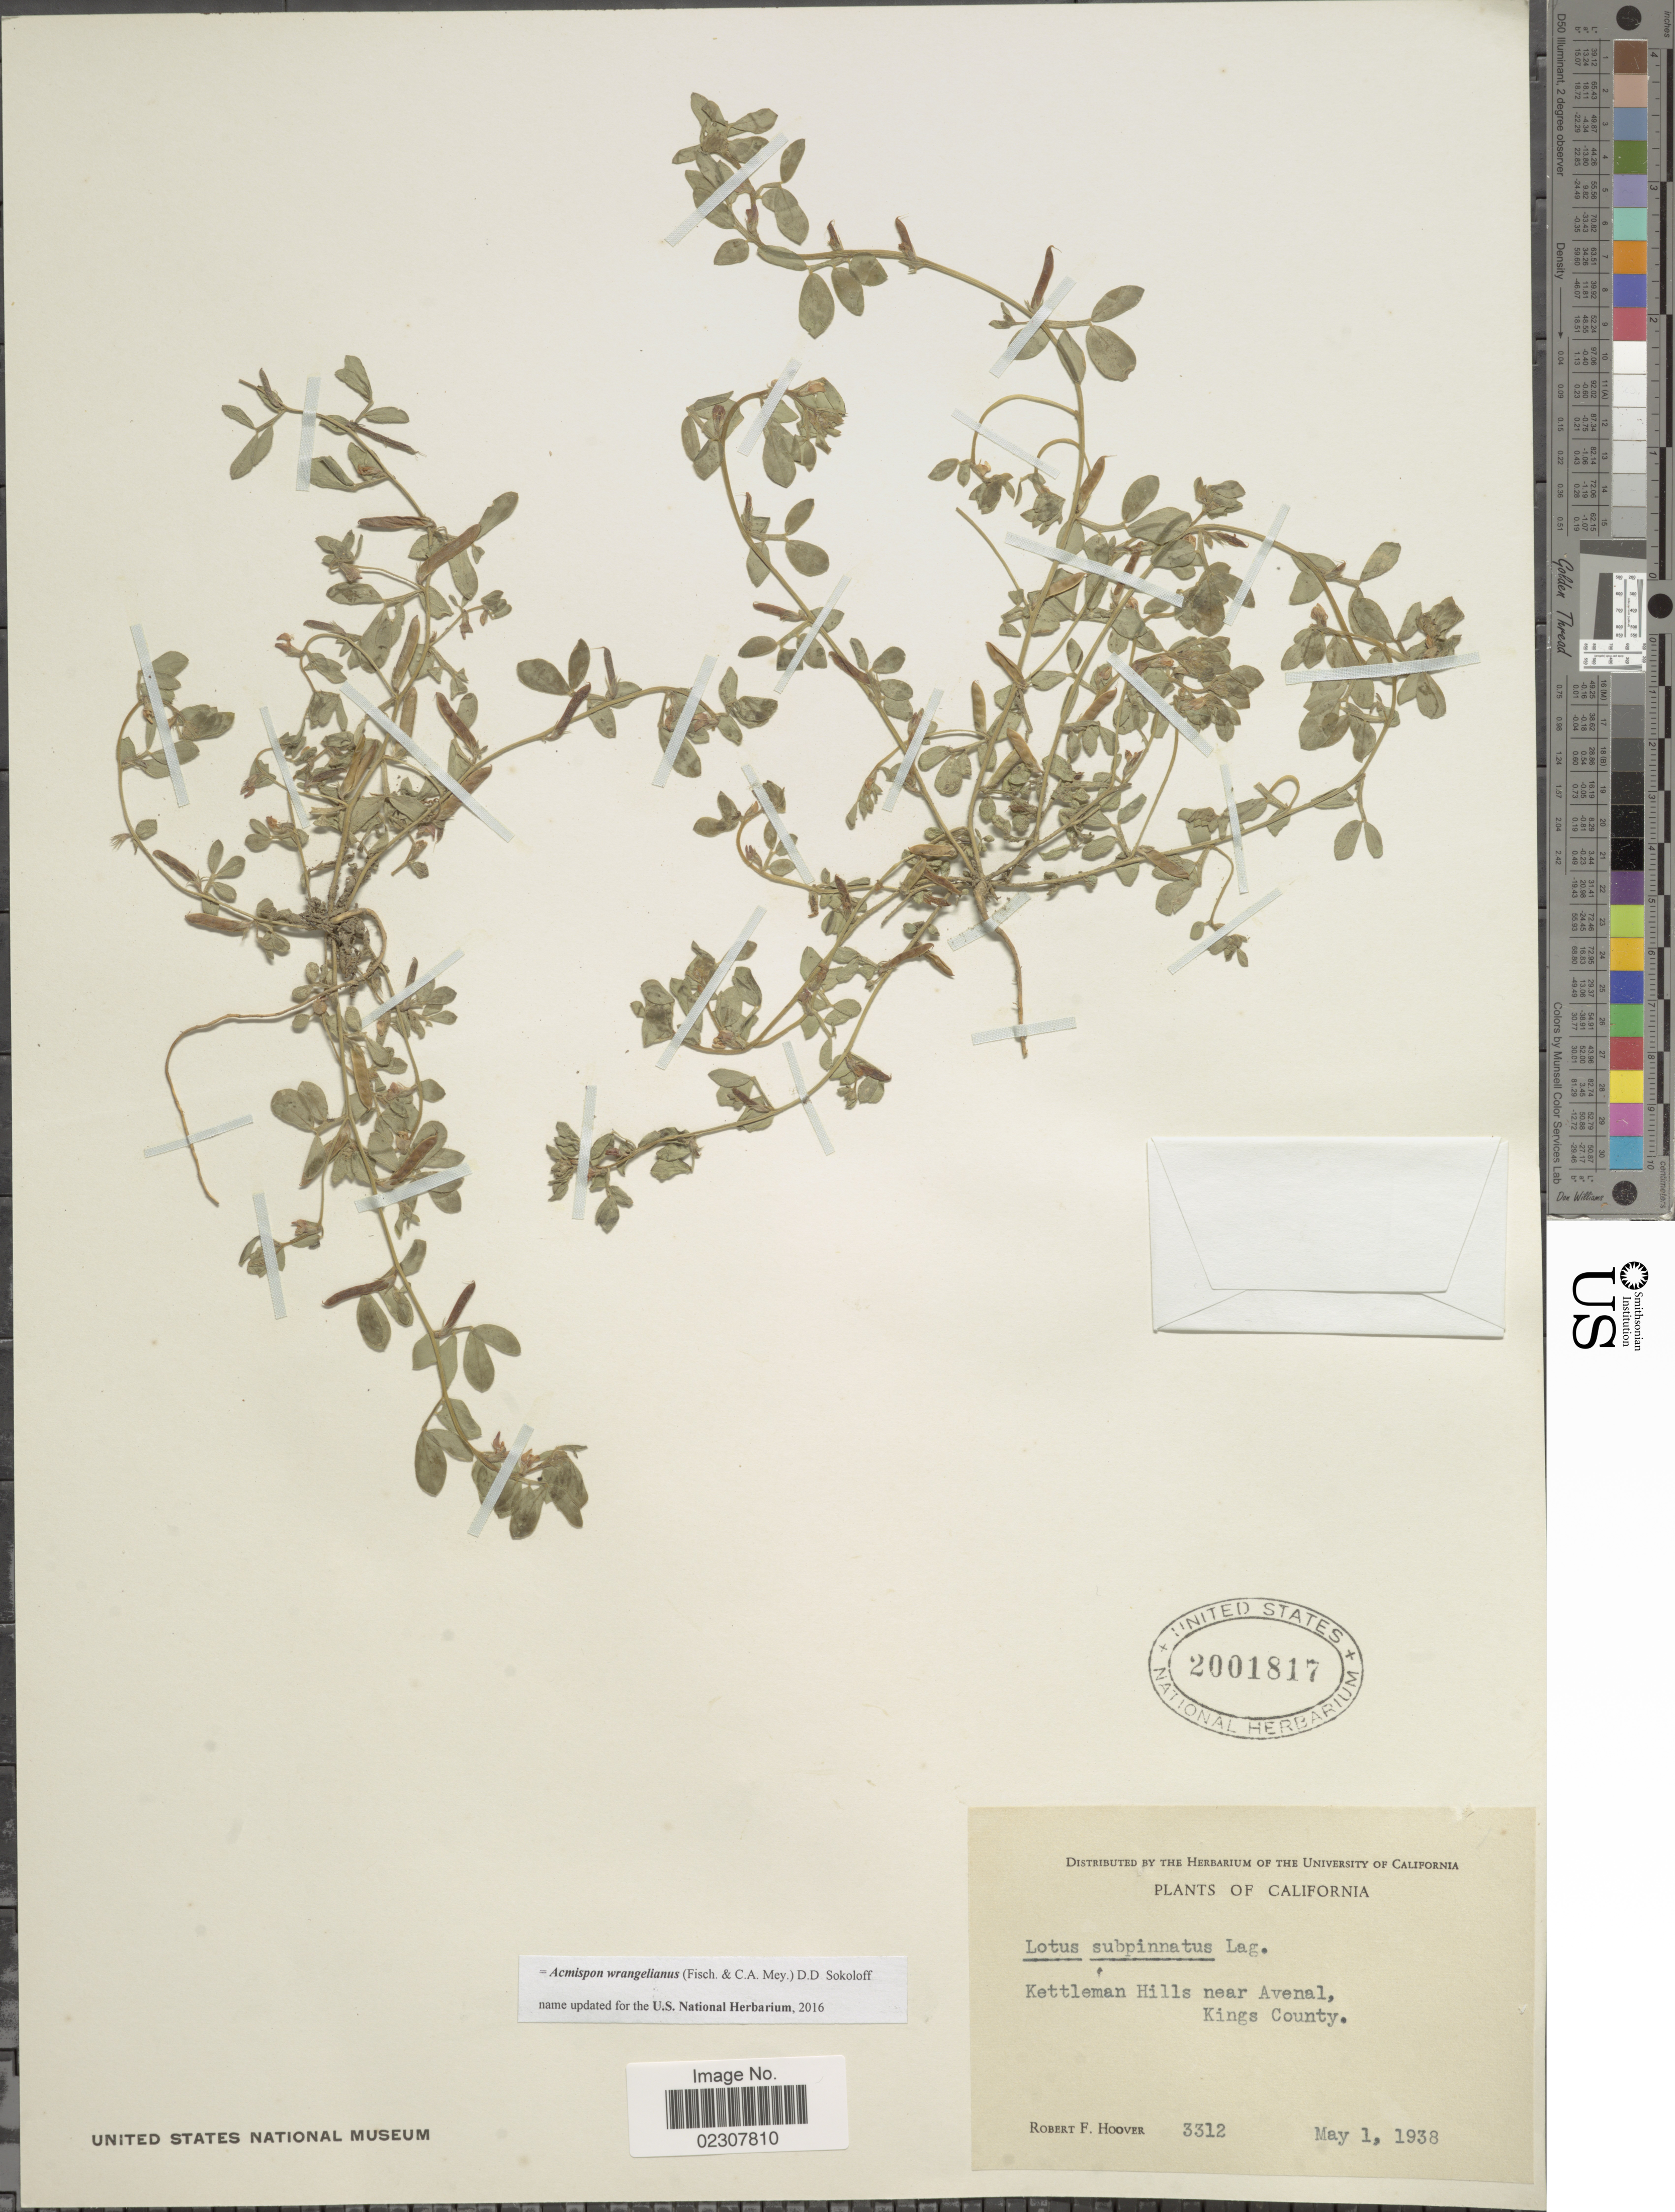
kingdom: Plantae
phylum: Tracheophyta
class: Magnoliopsida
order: Fabales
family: Fabaceae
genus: Acmispon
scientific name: Acmispon wrangelianus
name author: (Fisch. & C.A. Mey.) D.D. Sokoloff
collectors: R. F. Hoover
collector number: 3312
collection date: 1938-05-01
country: United States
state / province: California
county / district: Kings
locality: Kettleman Hills near Avenal, Kings County.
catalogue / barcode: US 2001817